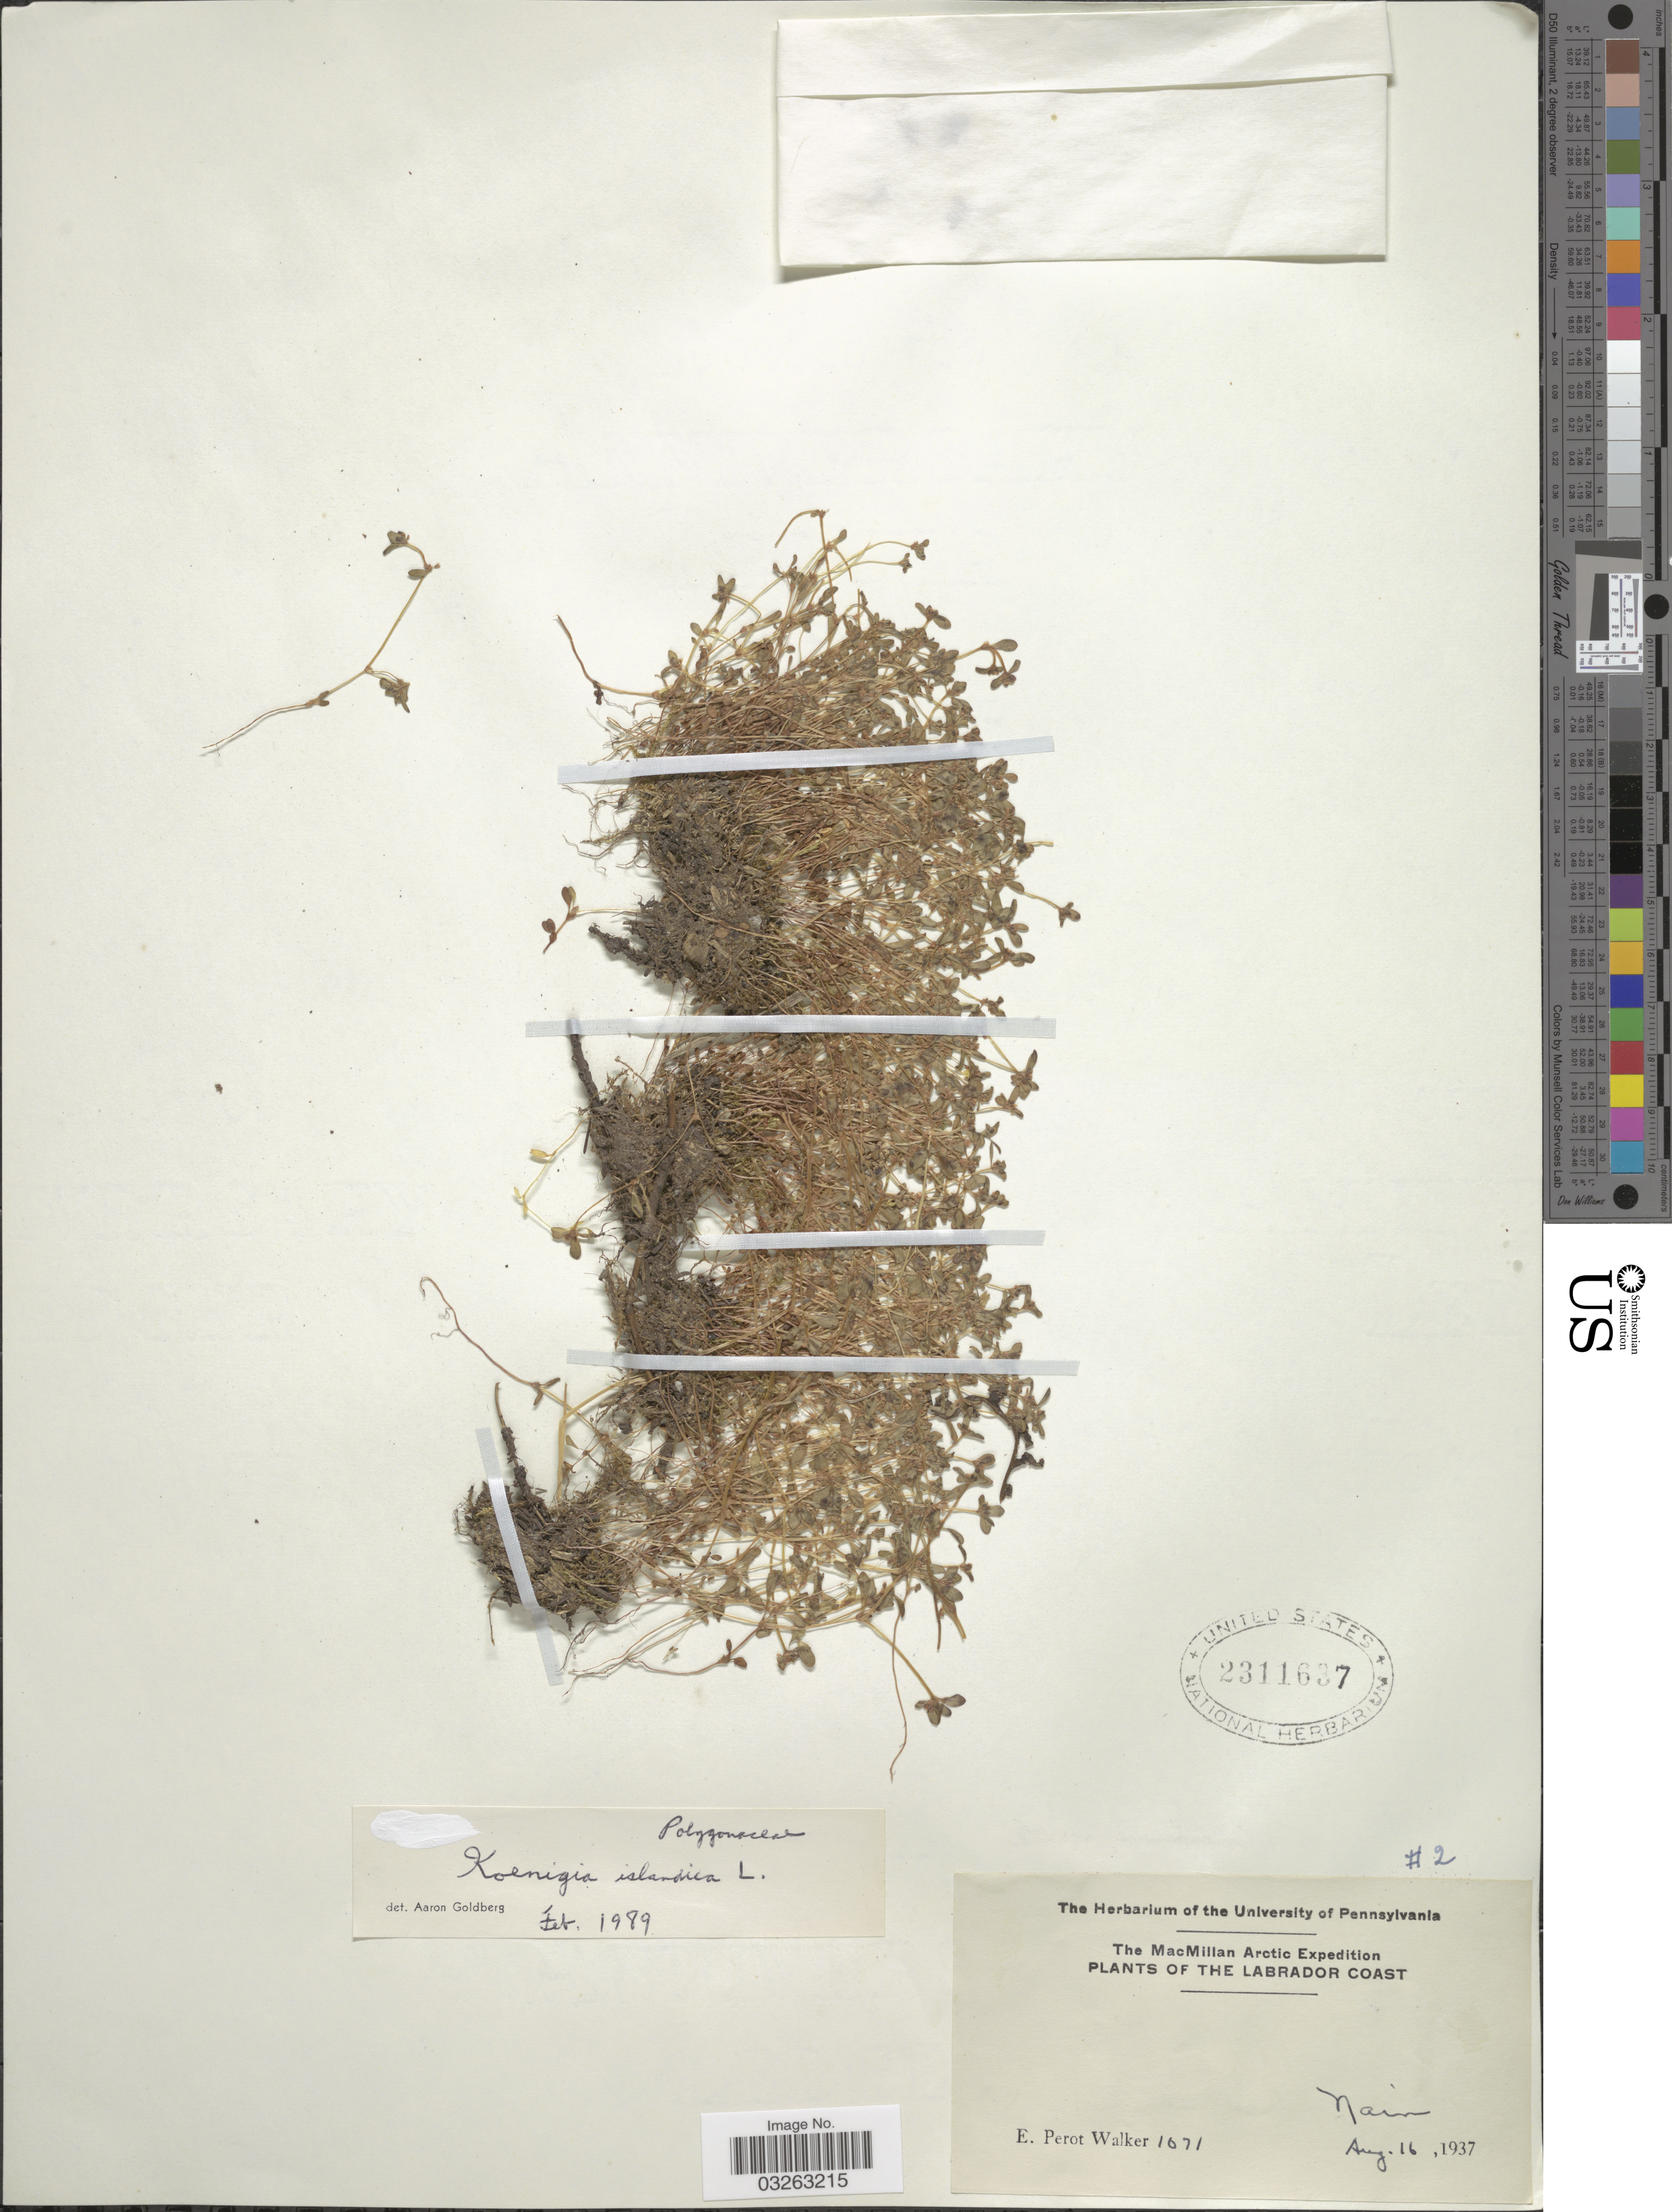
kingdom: Plantae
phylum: Tracheophyta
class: Magnoliopsida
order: Caryophyllales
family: Polygonaceae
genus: Koenigia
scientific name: Koenigia islandica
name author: L.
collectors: E. Walker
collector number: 1071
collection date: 1937-08-16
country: Canada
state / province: Newfoundland and Labrador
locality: Labrador Coast. Nain.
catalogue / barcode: US 2311637